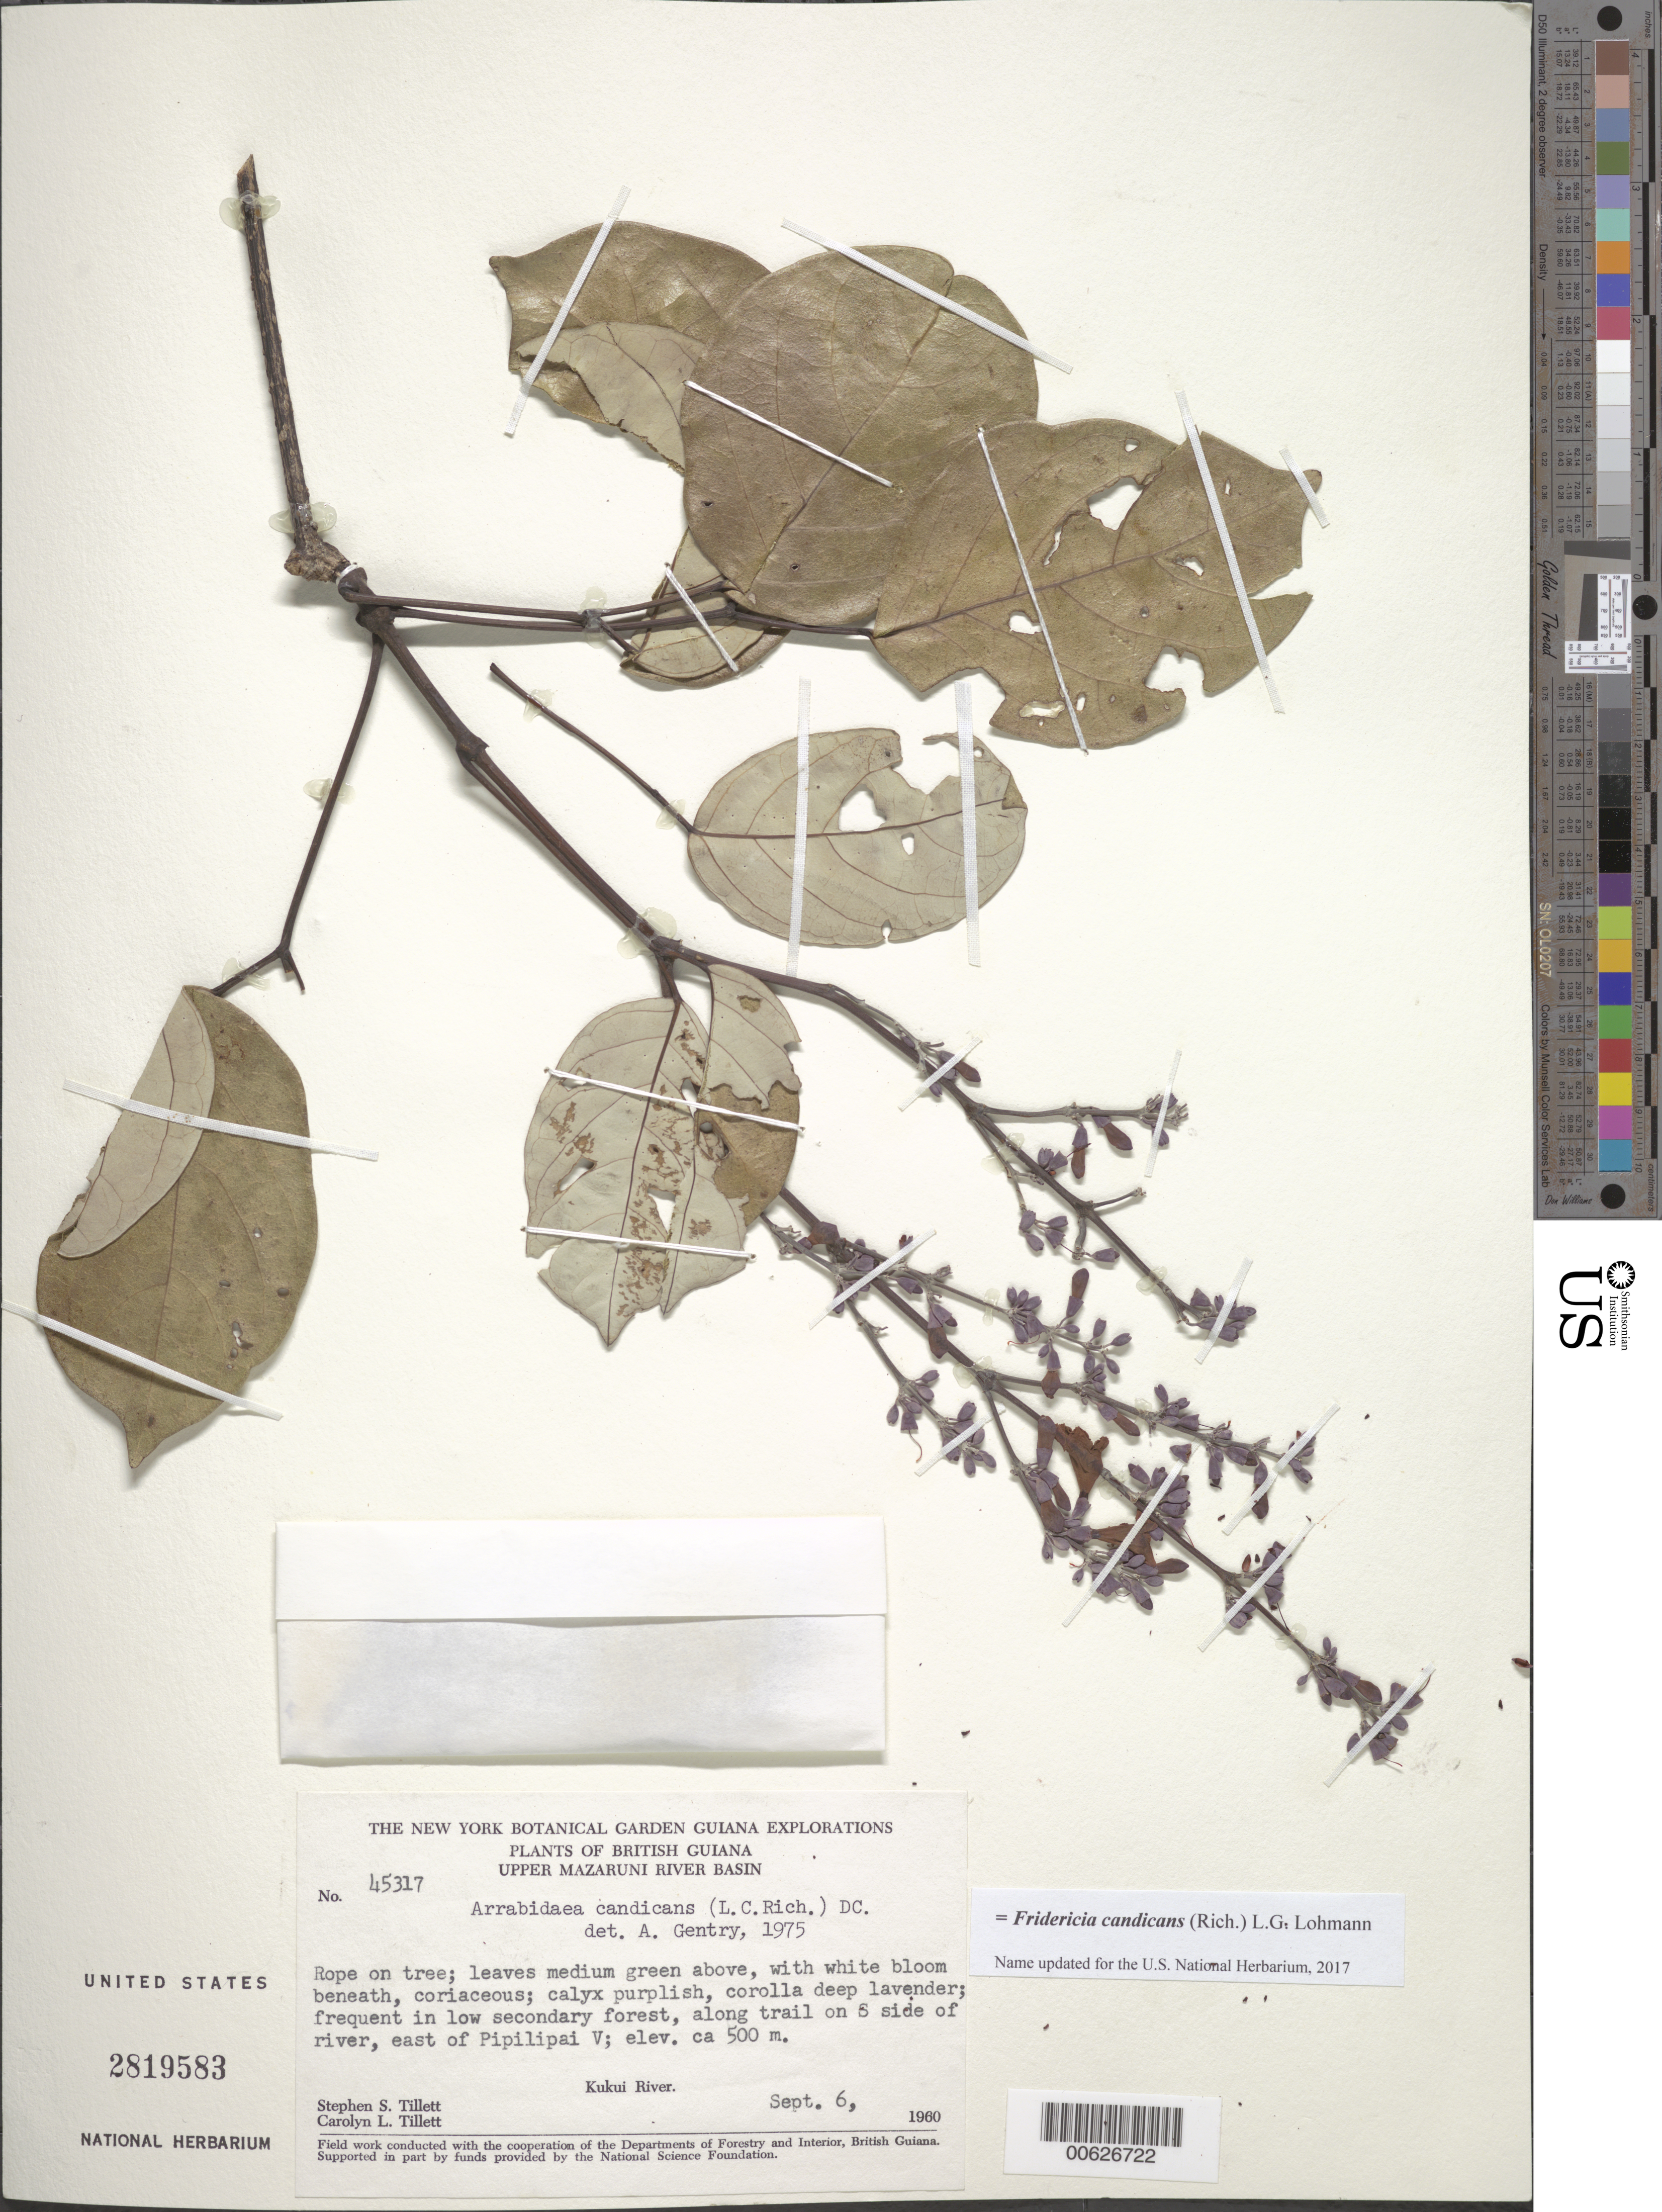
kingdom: Plantae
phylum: Tracheophyta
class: Magnoliopsida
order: Lamiales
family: Bignoniaceae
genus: Arrabidaea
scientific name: Arrabidaea candicans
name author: (Rich.) DC.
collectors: S. S. Tillett, C. L. Tillett & R. Boyan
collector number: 45317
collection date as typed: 7-Sep-60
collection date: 1960-09-07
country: Guyana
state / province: Cuyuni-Mazaruni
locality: Kukui R., S side of river, east of Pipilipai; Upper Mazaruni R. basin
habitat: Low secondary forest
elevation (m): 500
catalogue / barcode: US 2819583